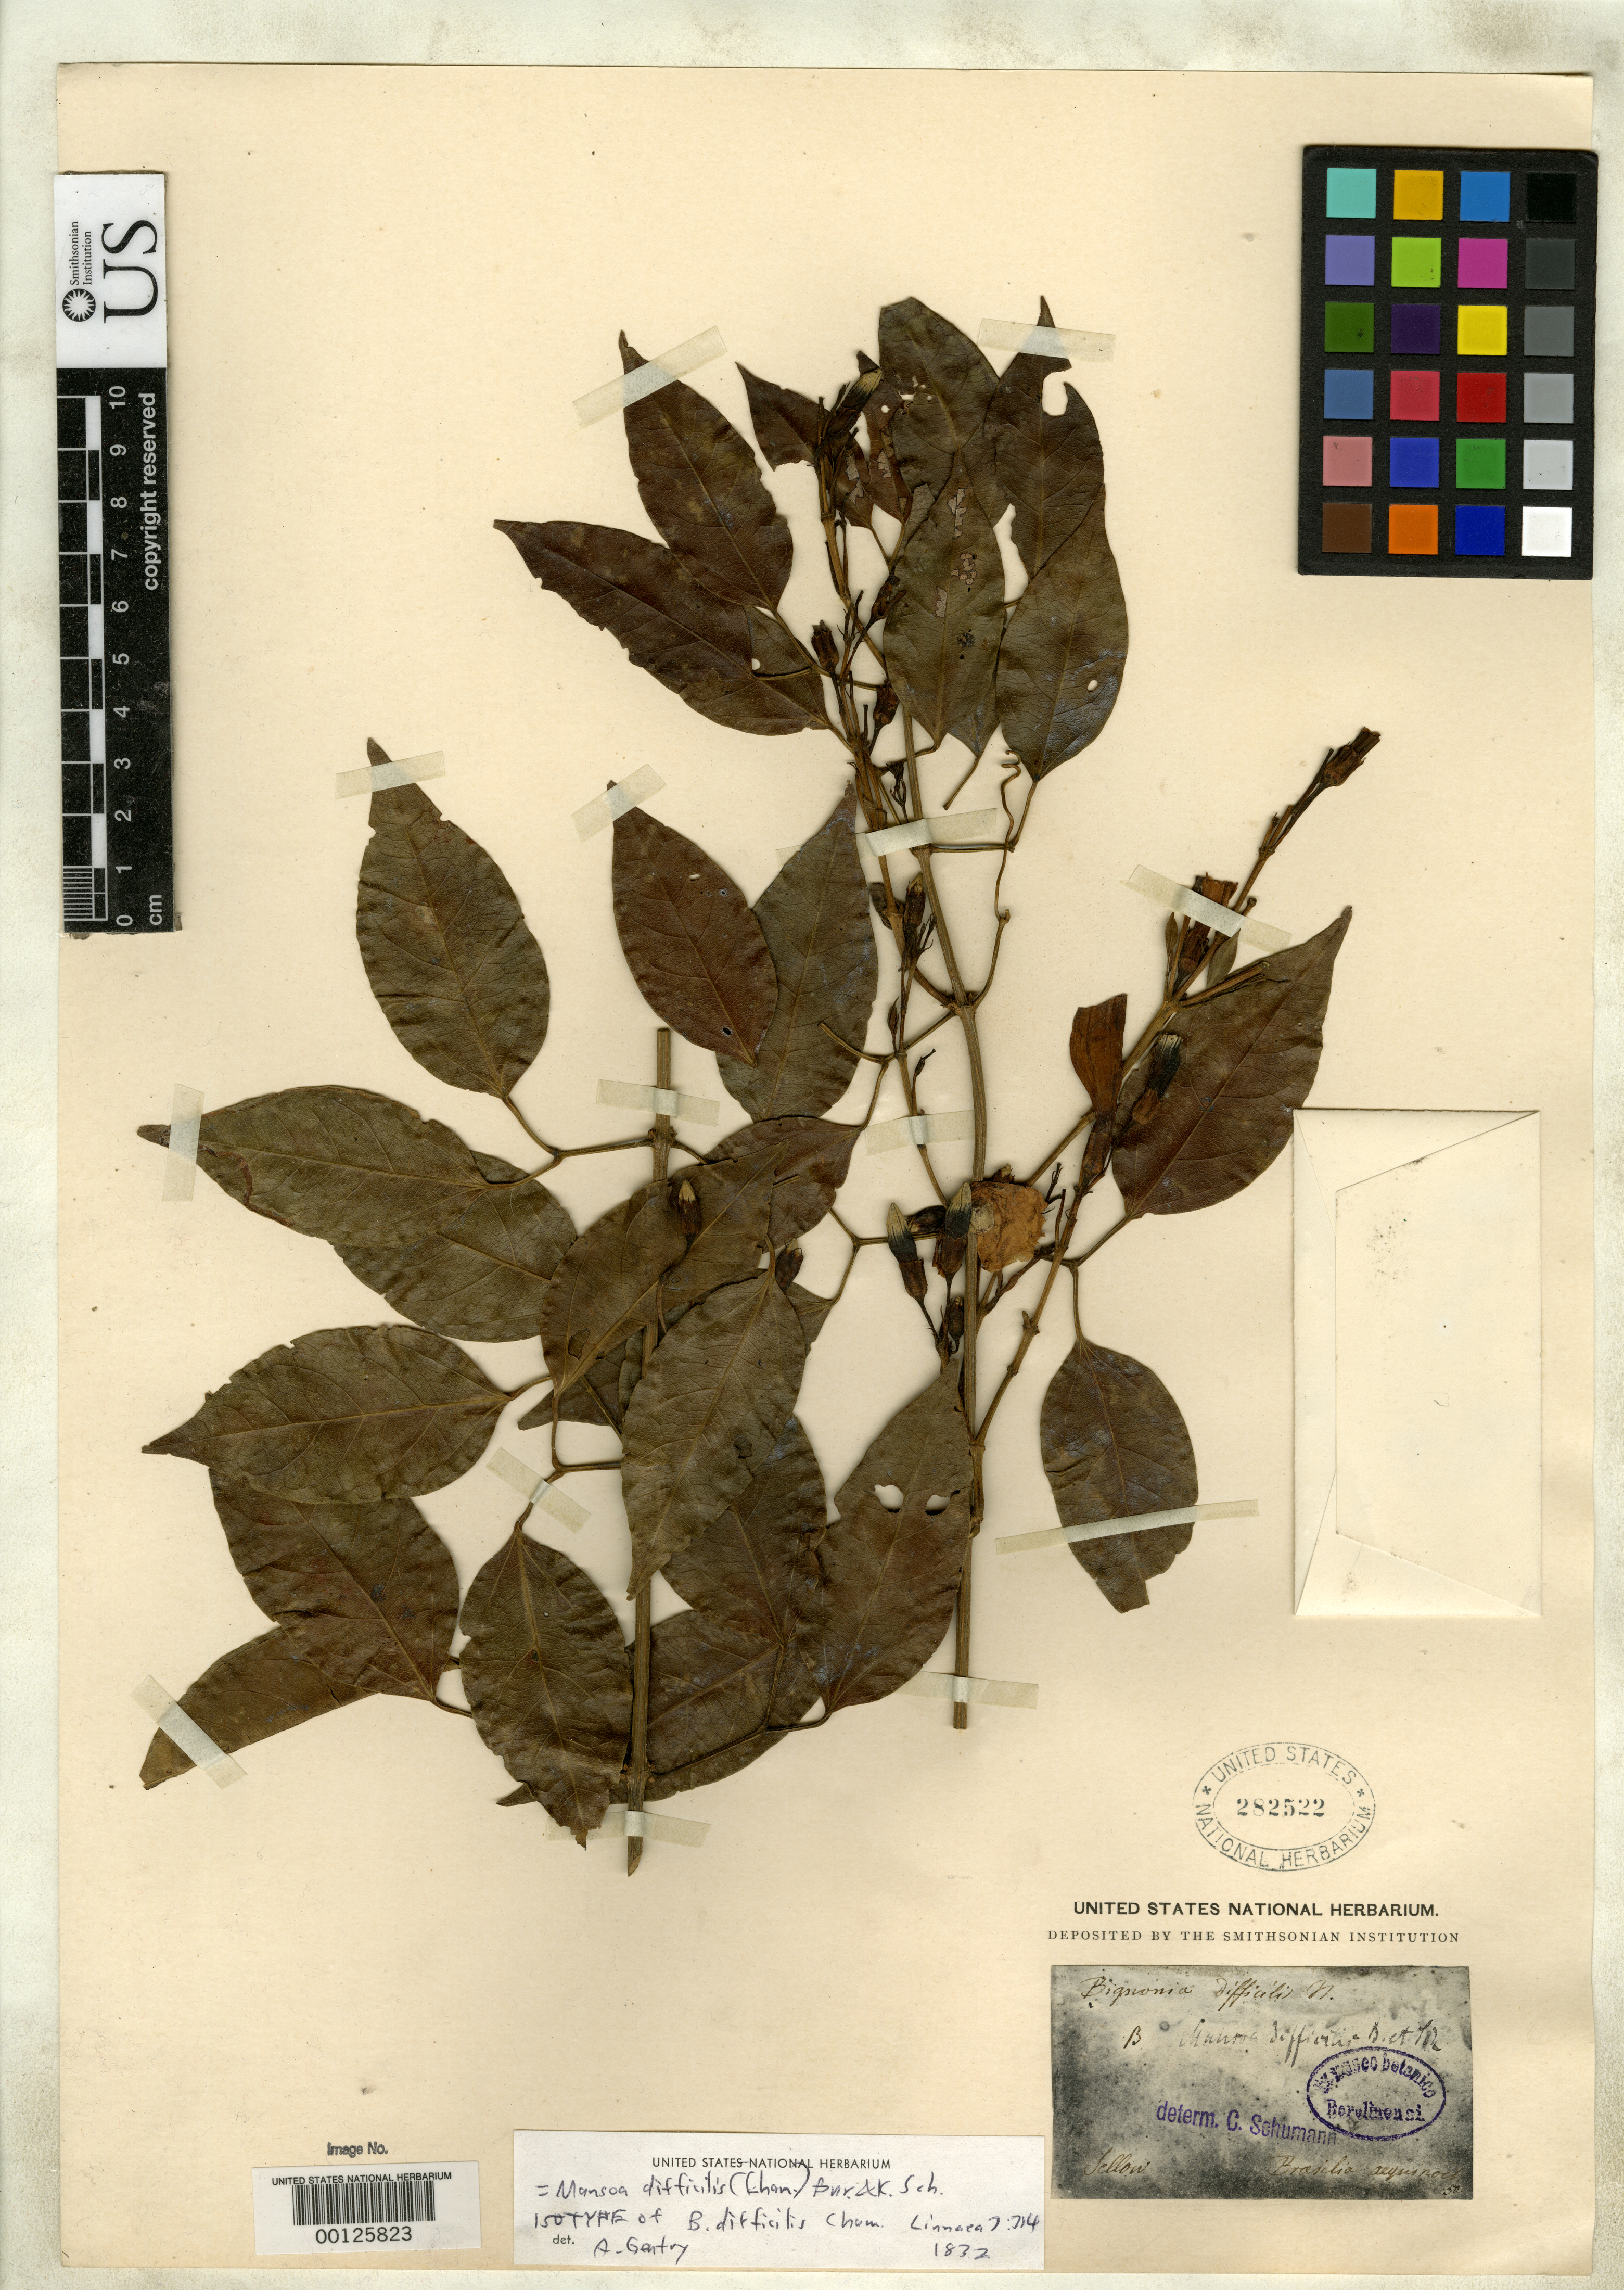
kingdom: Plantae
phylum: Tracheophyta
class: Magnoliopsida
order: Lamiales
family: Bignoniaceae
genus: Bignonia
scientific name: Bignonia difficilis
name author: Cham.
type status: Isotype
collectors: F. Sellow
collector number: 50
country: Brazil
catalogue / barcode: US 282522